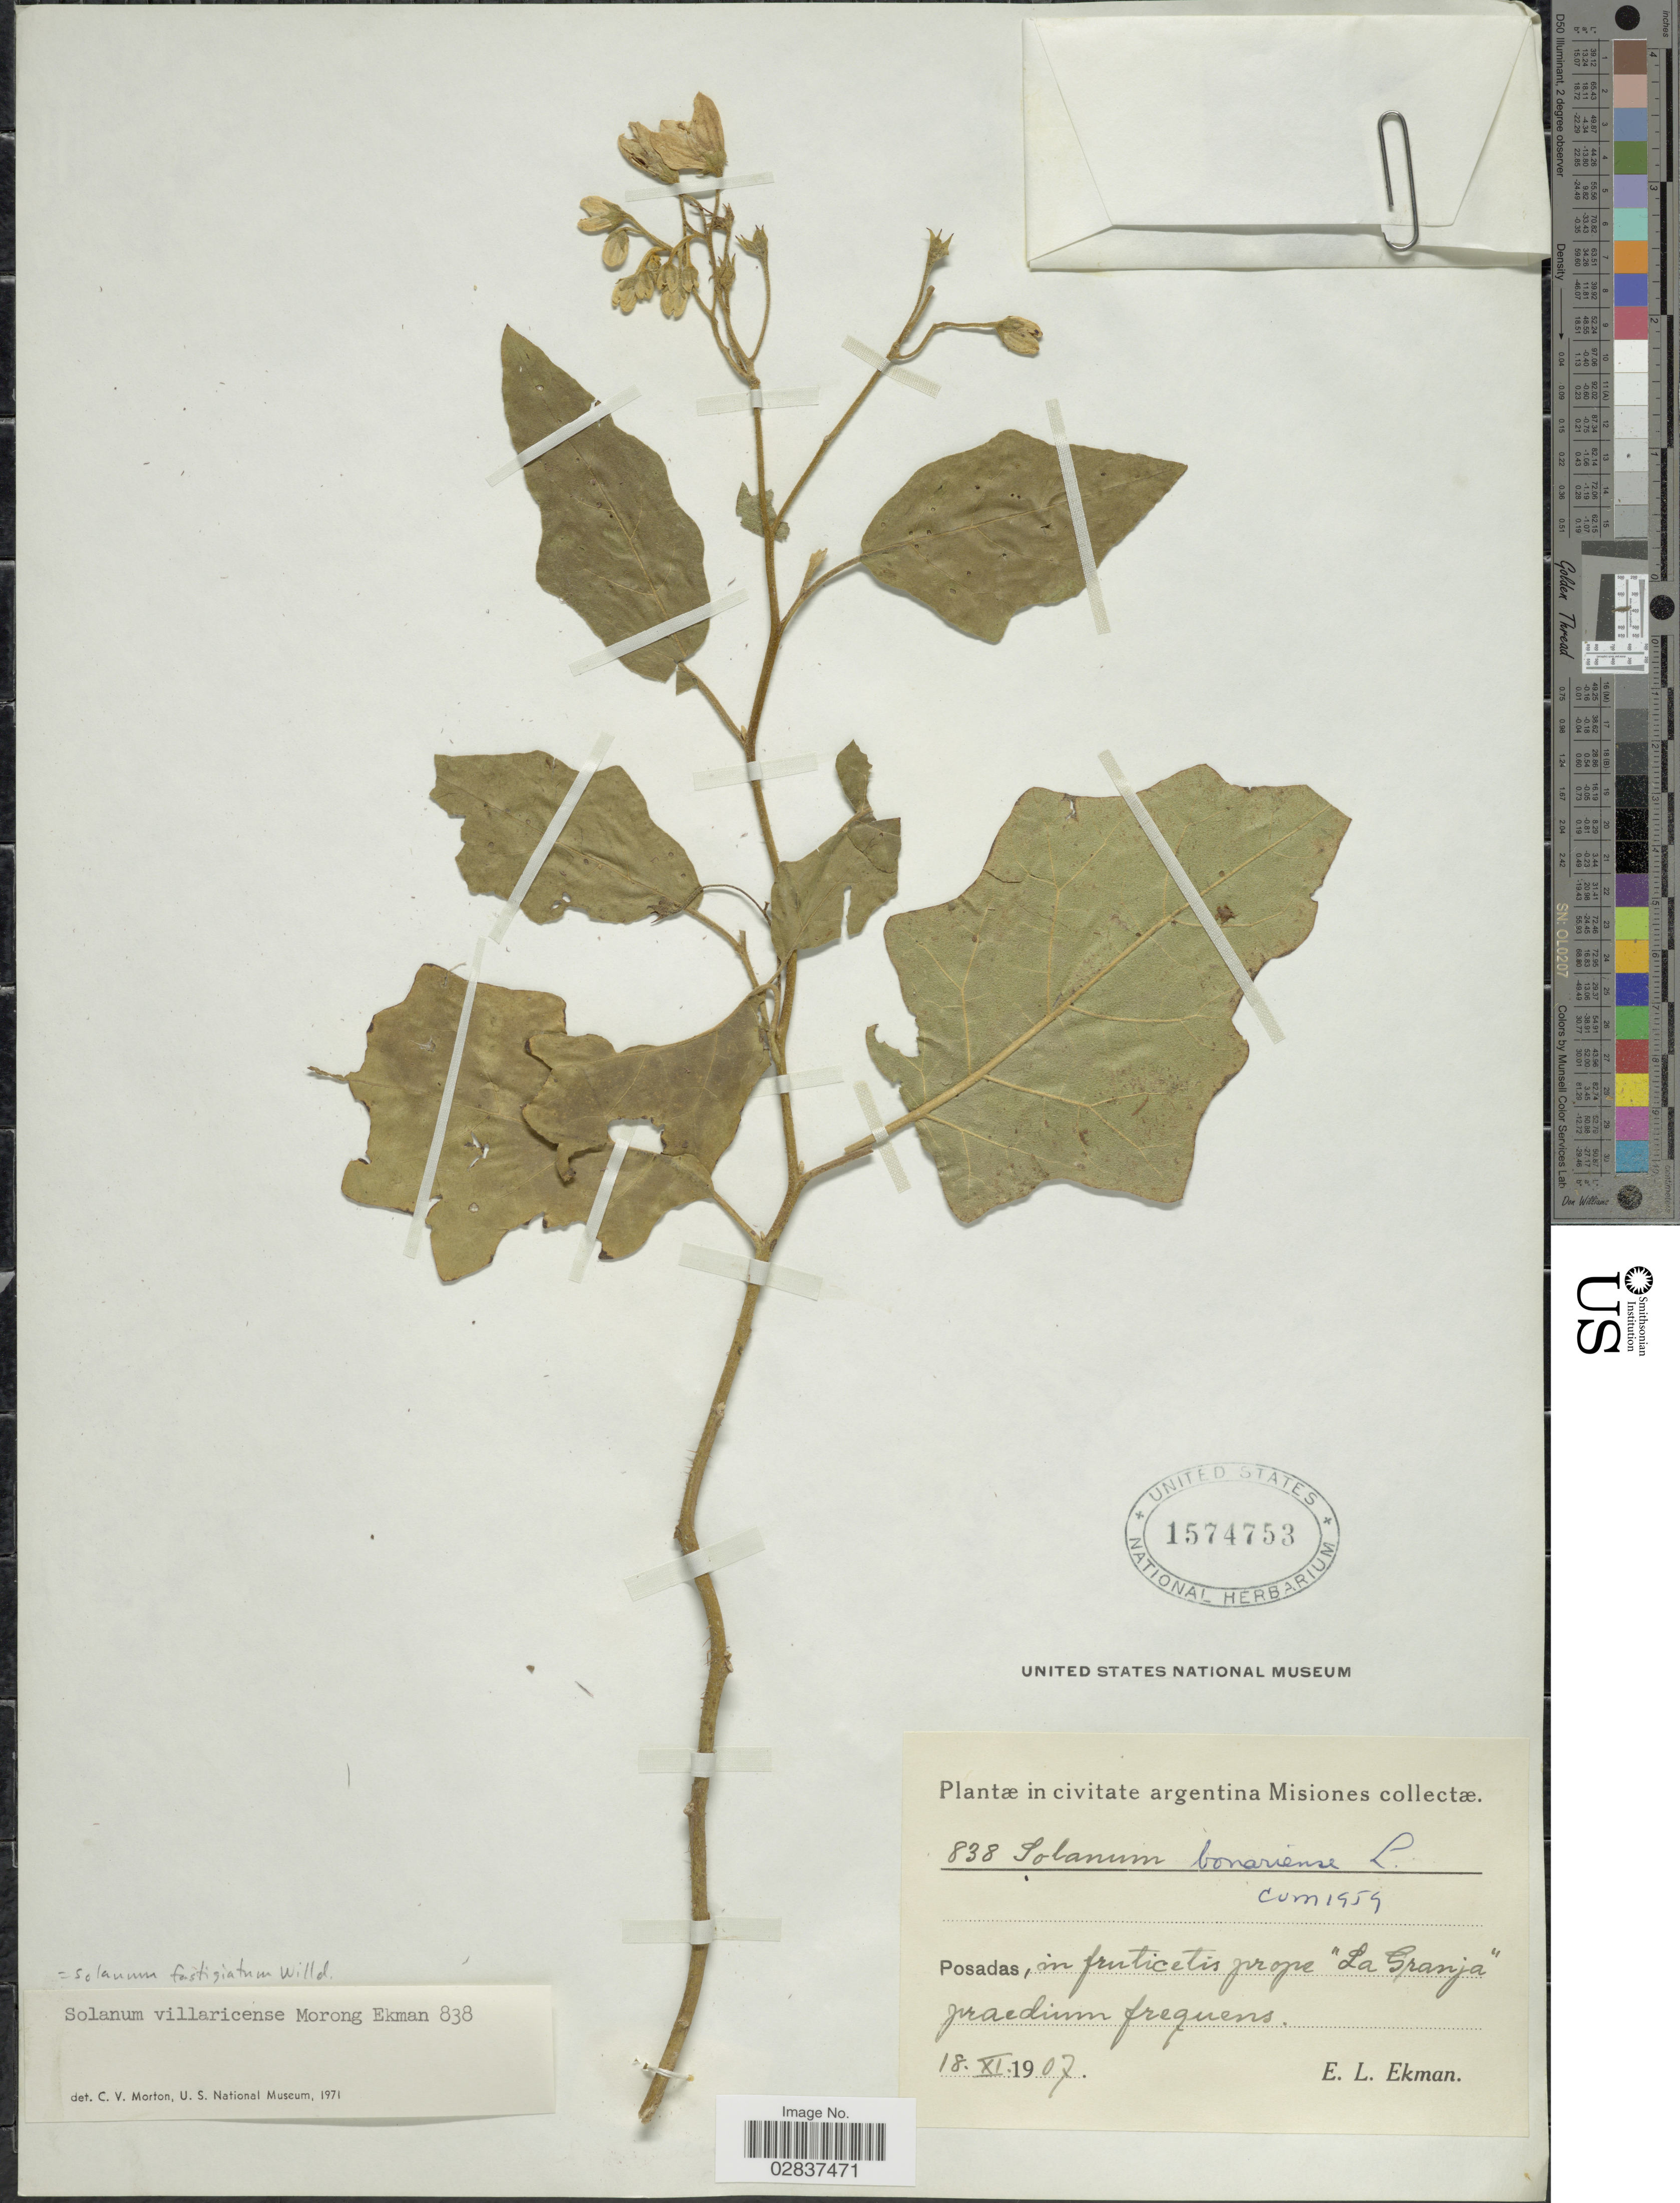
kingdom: Plantae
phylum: Tracheophyta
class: Magnoliopsida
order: Solanales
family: Solanaceae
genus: Solanum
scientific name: Solanum fastigiatum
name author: Willd.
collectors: E. L. Ekman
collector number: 838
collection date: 1907-11-18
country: Argentina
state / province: Misiones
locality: In civitate argentina Misiones. Posadas, in fruticetis prope "La Granja" praedium frequens.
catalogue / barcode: US 1574753